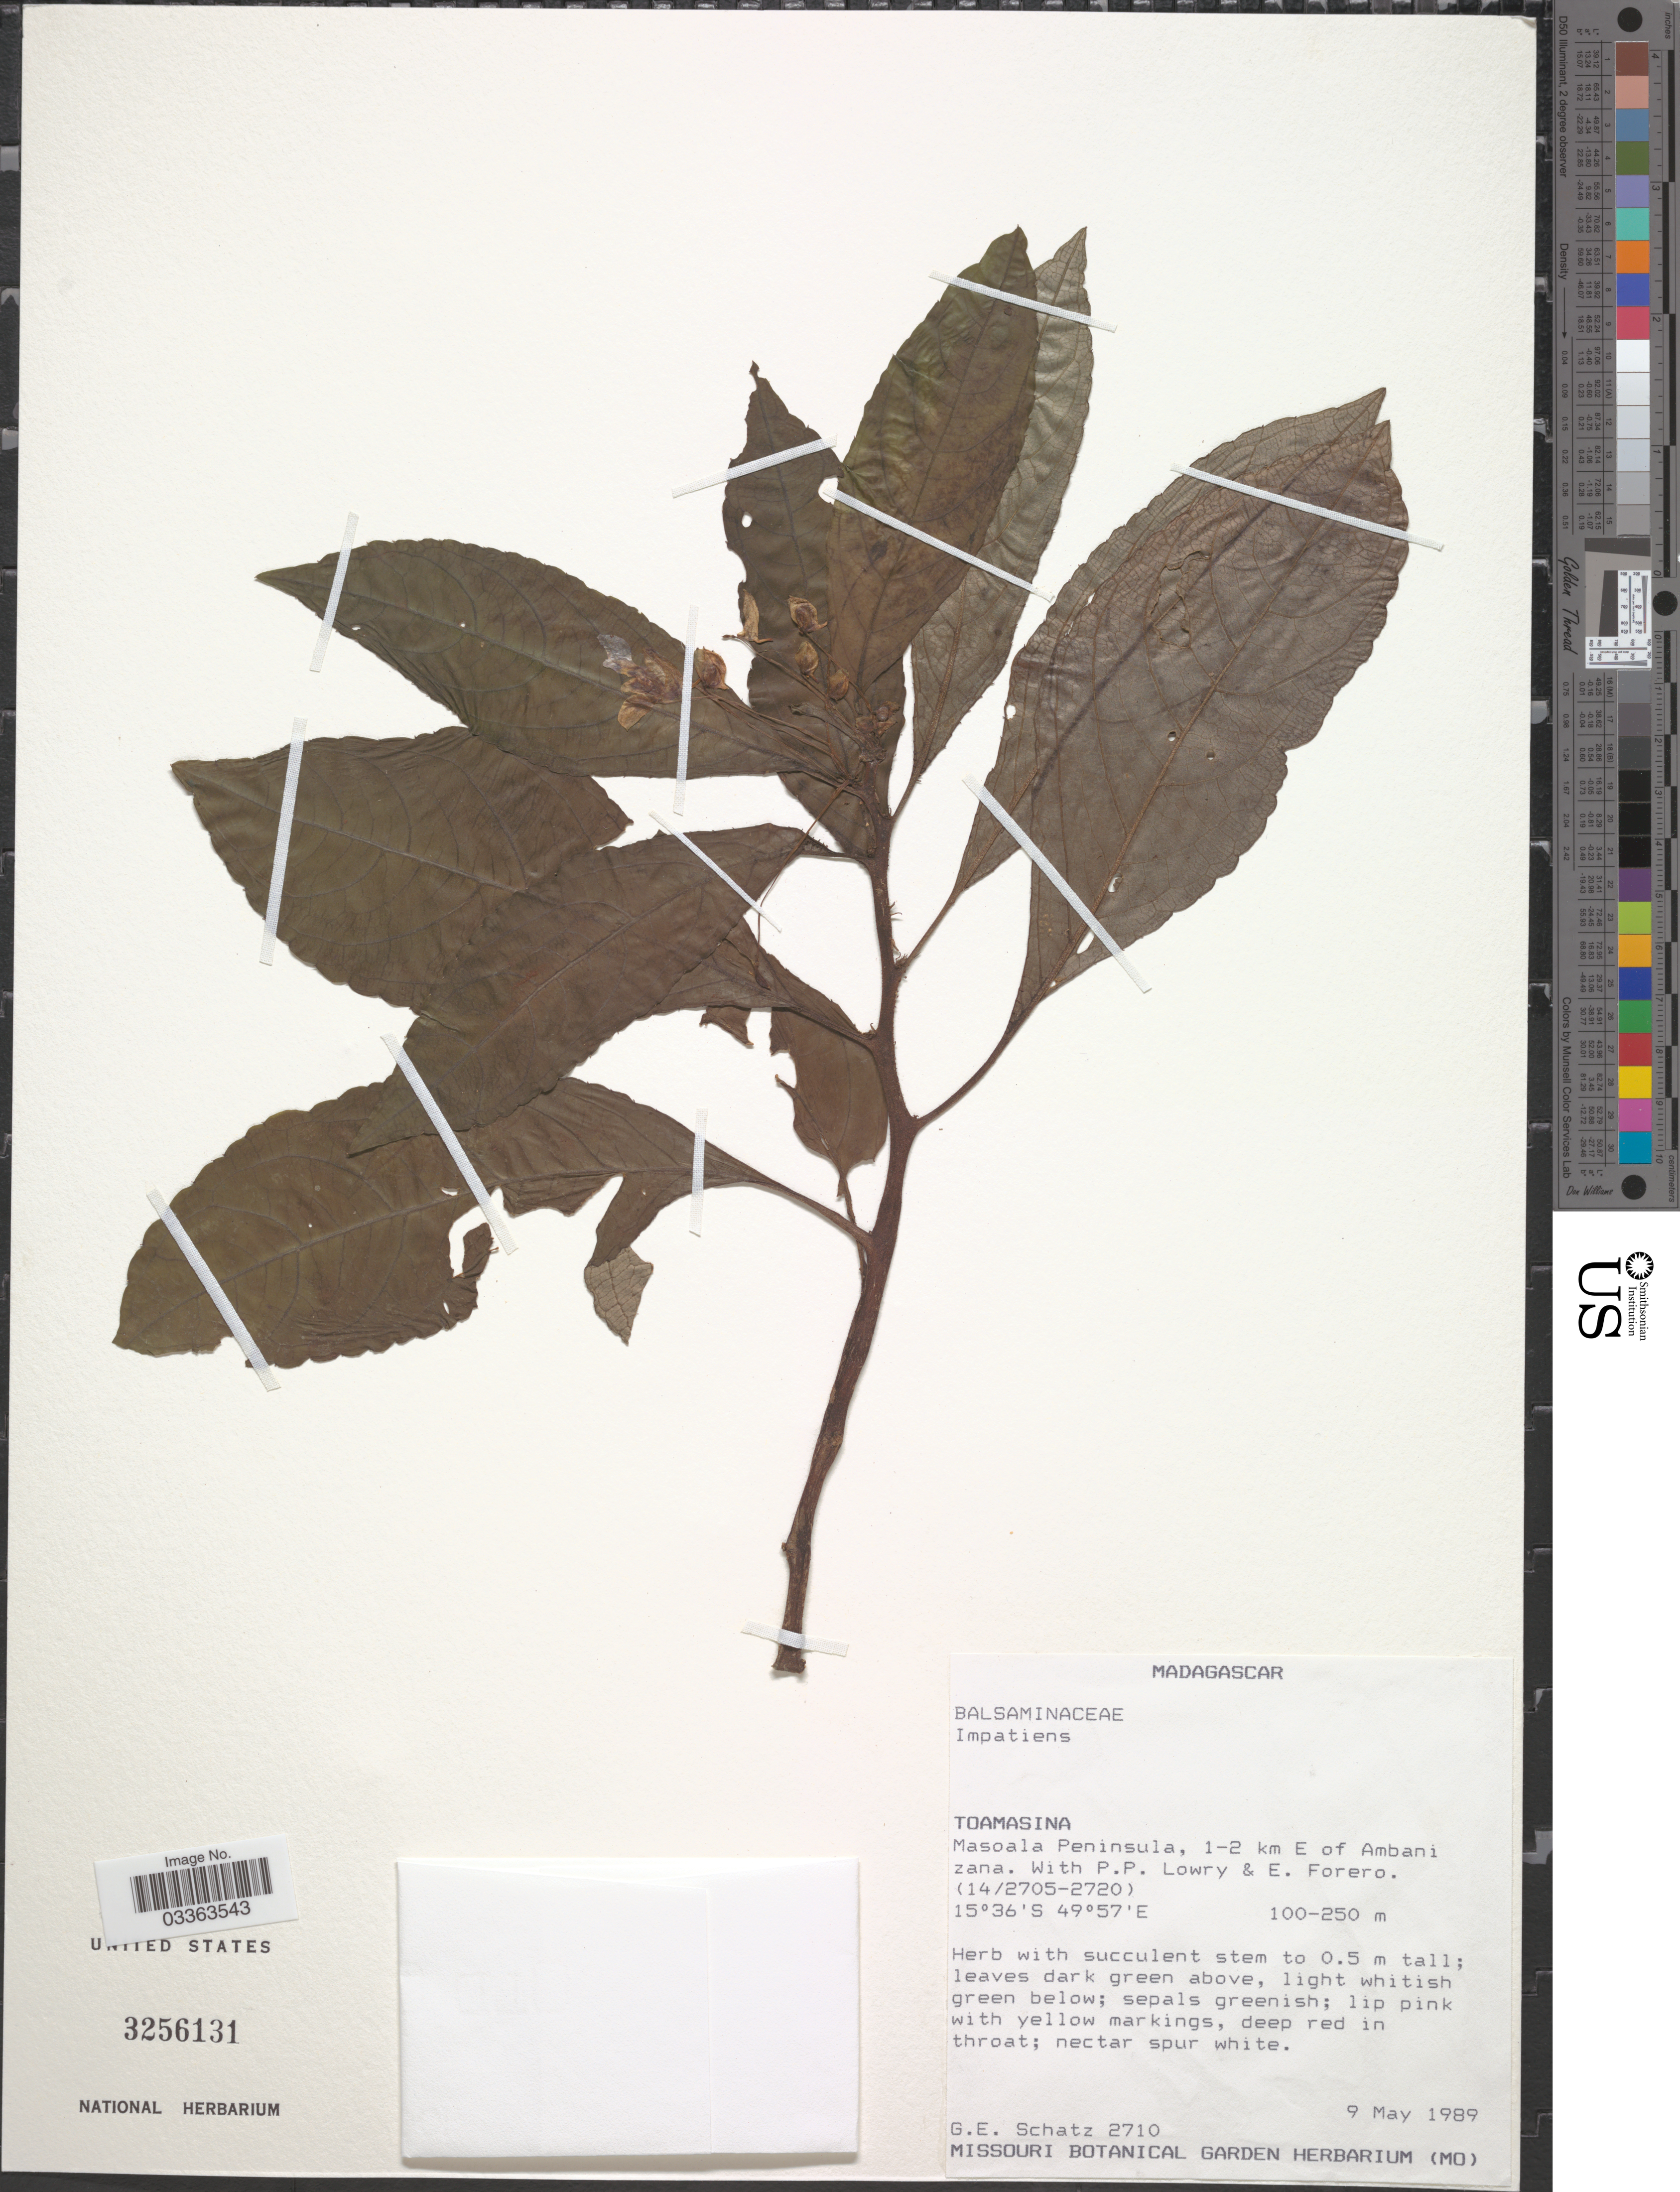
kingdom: Plantae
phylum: Tracheophyta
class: Magnoliopsida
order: Ericales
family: Balsaminaceae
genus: Impatiens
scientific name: Impatiens sp.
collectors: G. Schatz, P. Lowry & E. Forero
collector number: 2710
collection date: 1989-05-09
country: Madagascar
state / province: Analanjirofo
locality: Masoala Peninsula, 1-2 km E of Ambani zana.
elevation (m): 100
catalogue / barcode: US 3256131